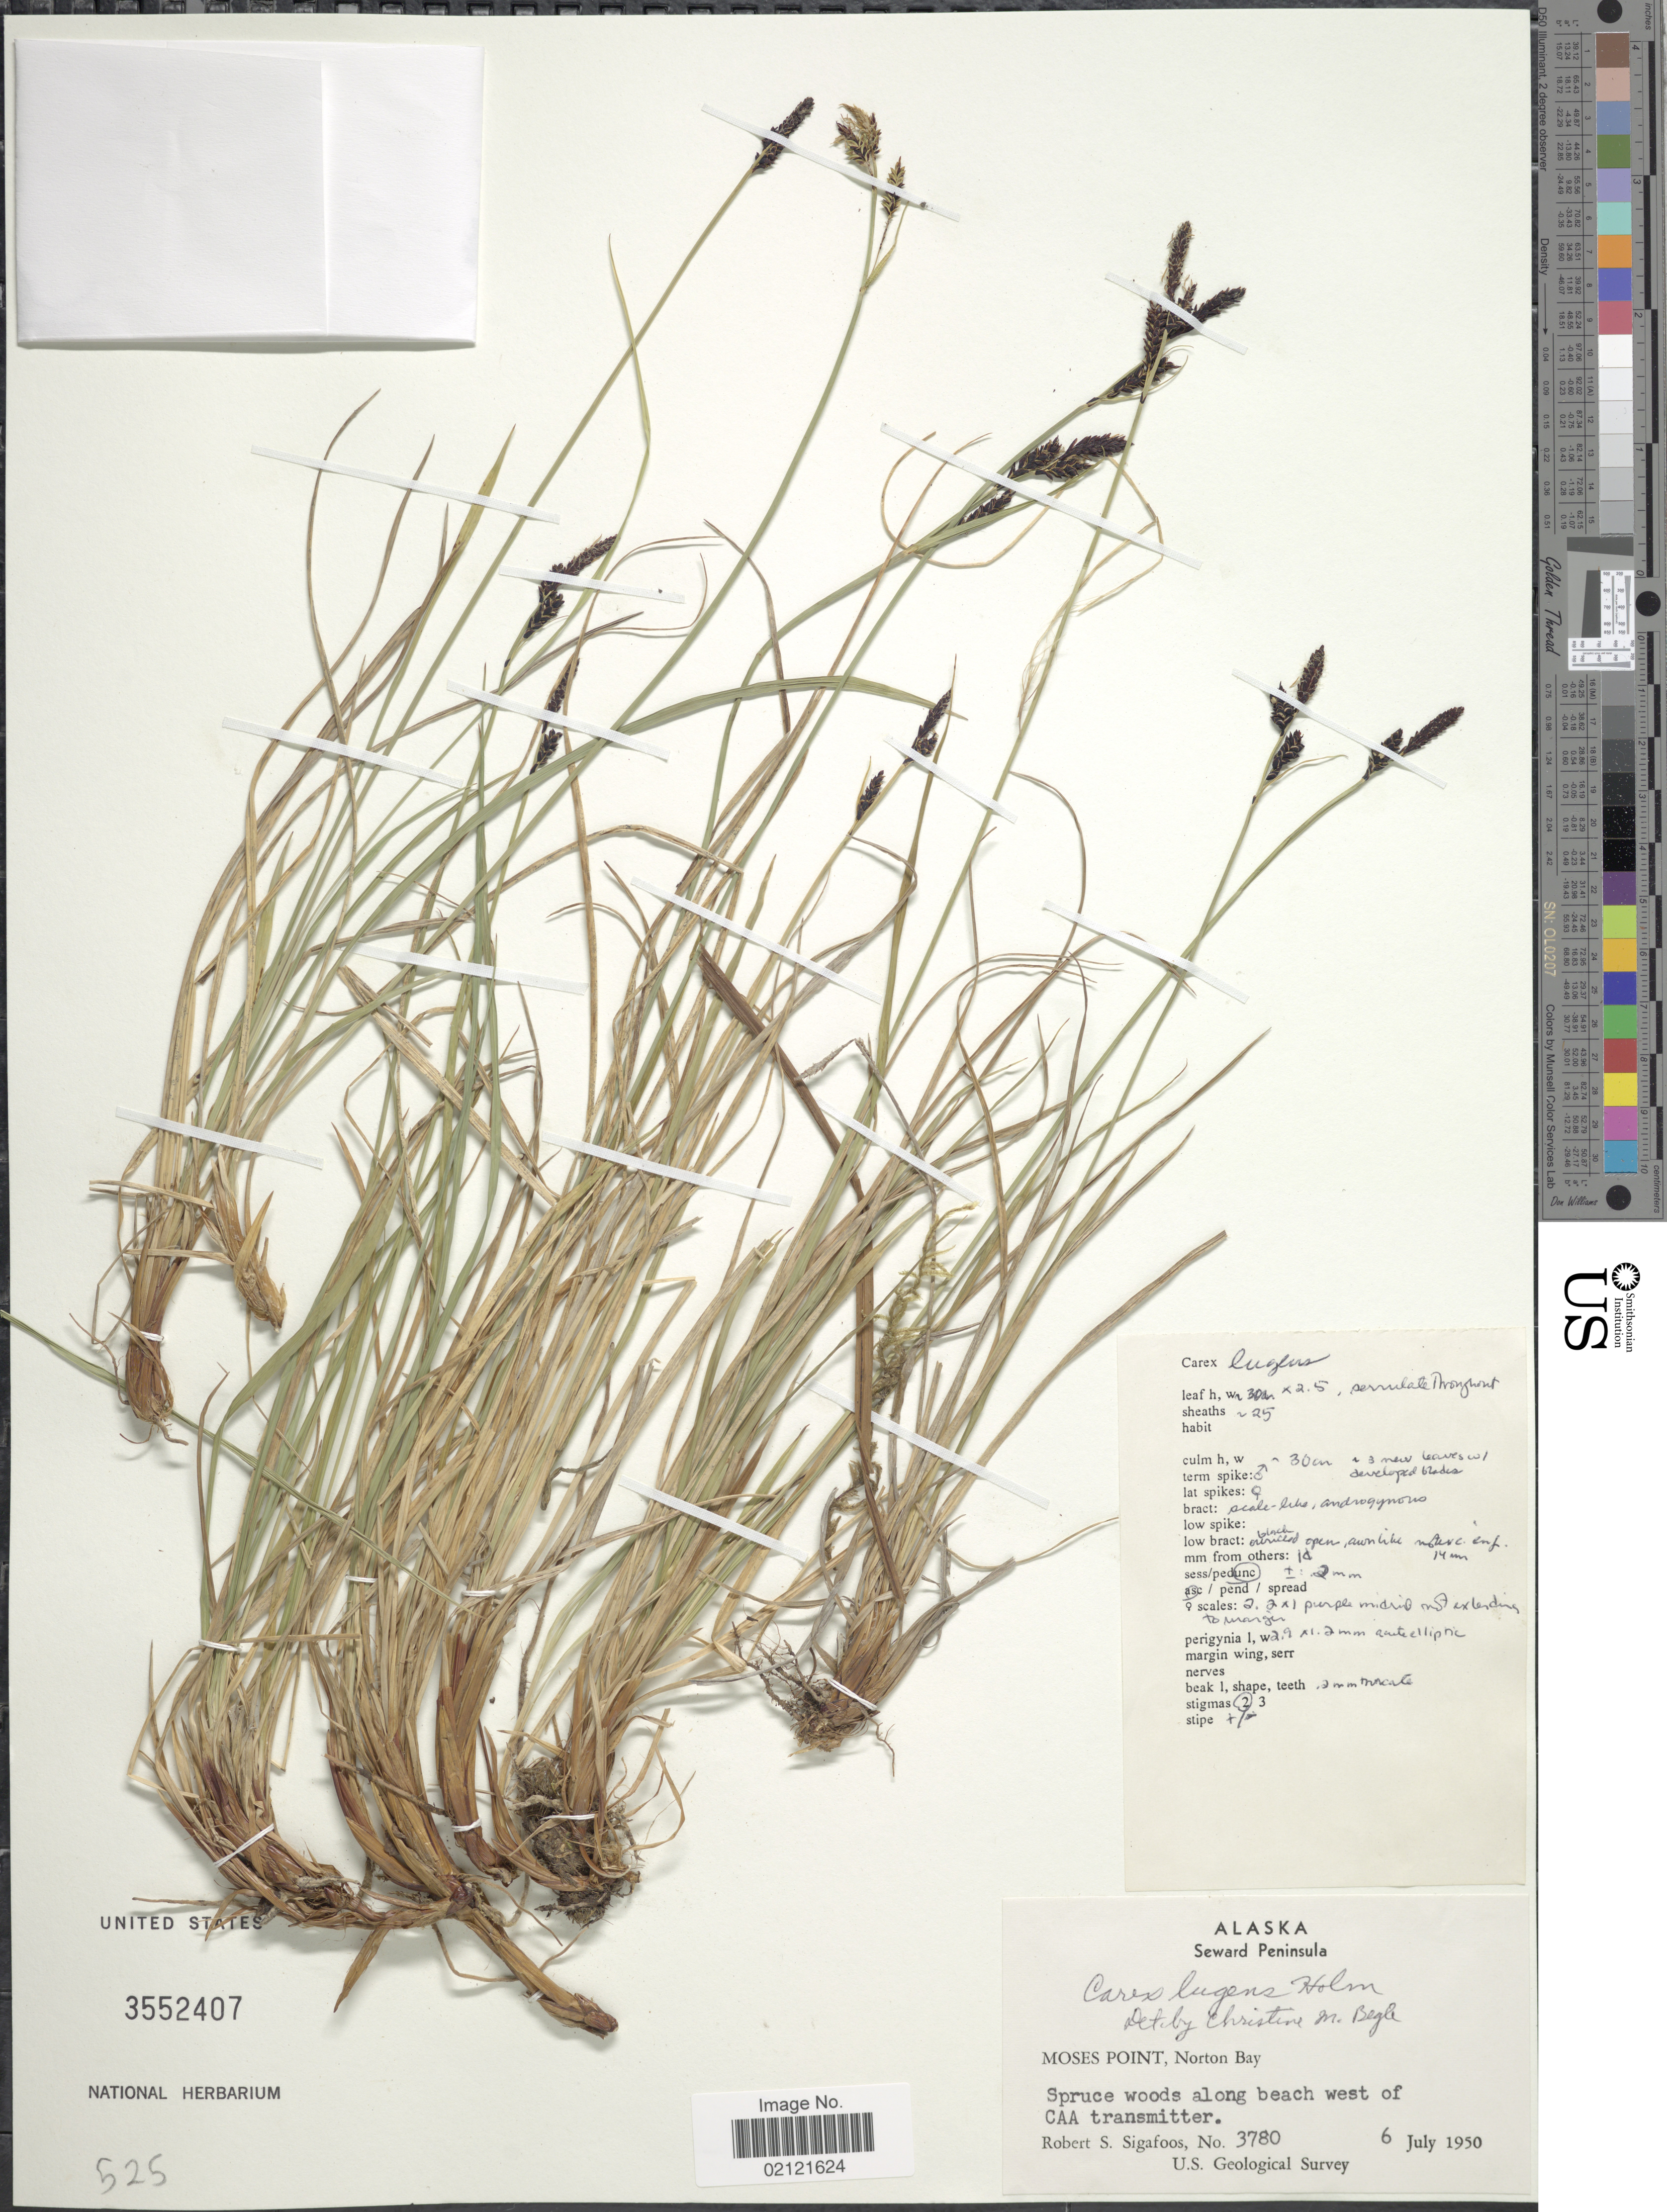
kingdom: Plantae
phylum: Tracheophyta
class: Liliopsida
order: Poales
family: Cyperaceae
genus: Carex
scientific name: Carex bigelowii subsp. lugens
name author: (Holm) T.V. Egorova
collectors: R. Sigafoos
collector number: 3780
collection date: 1950-07-06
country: United States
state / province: Alaska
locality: Seward Peninsula. Moses Point, Norton Bay, Spruce woods along beach west of CAA transmitter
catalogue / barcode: US 3552407